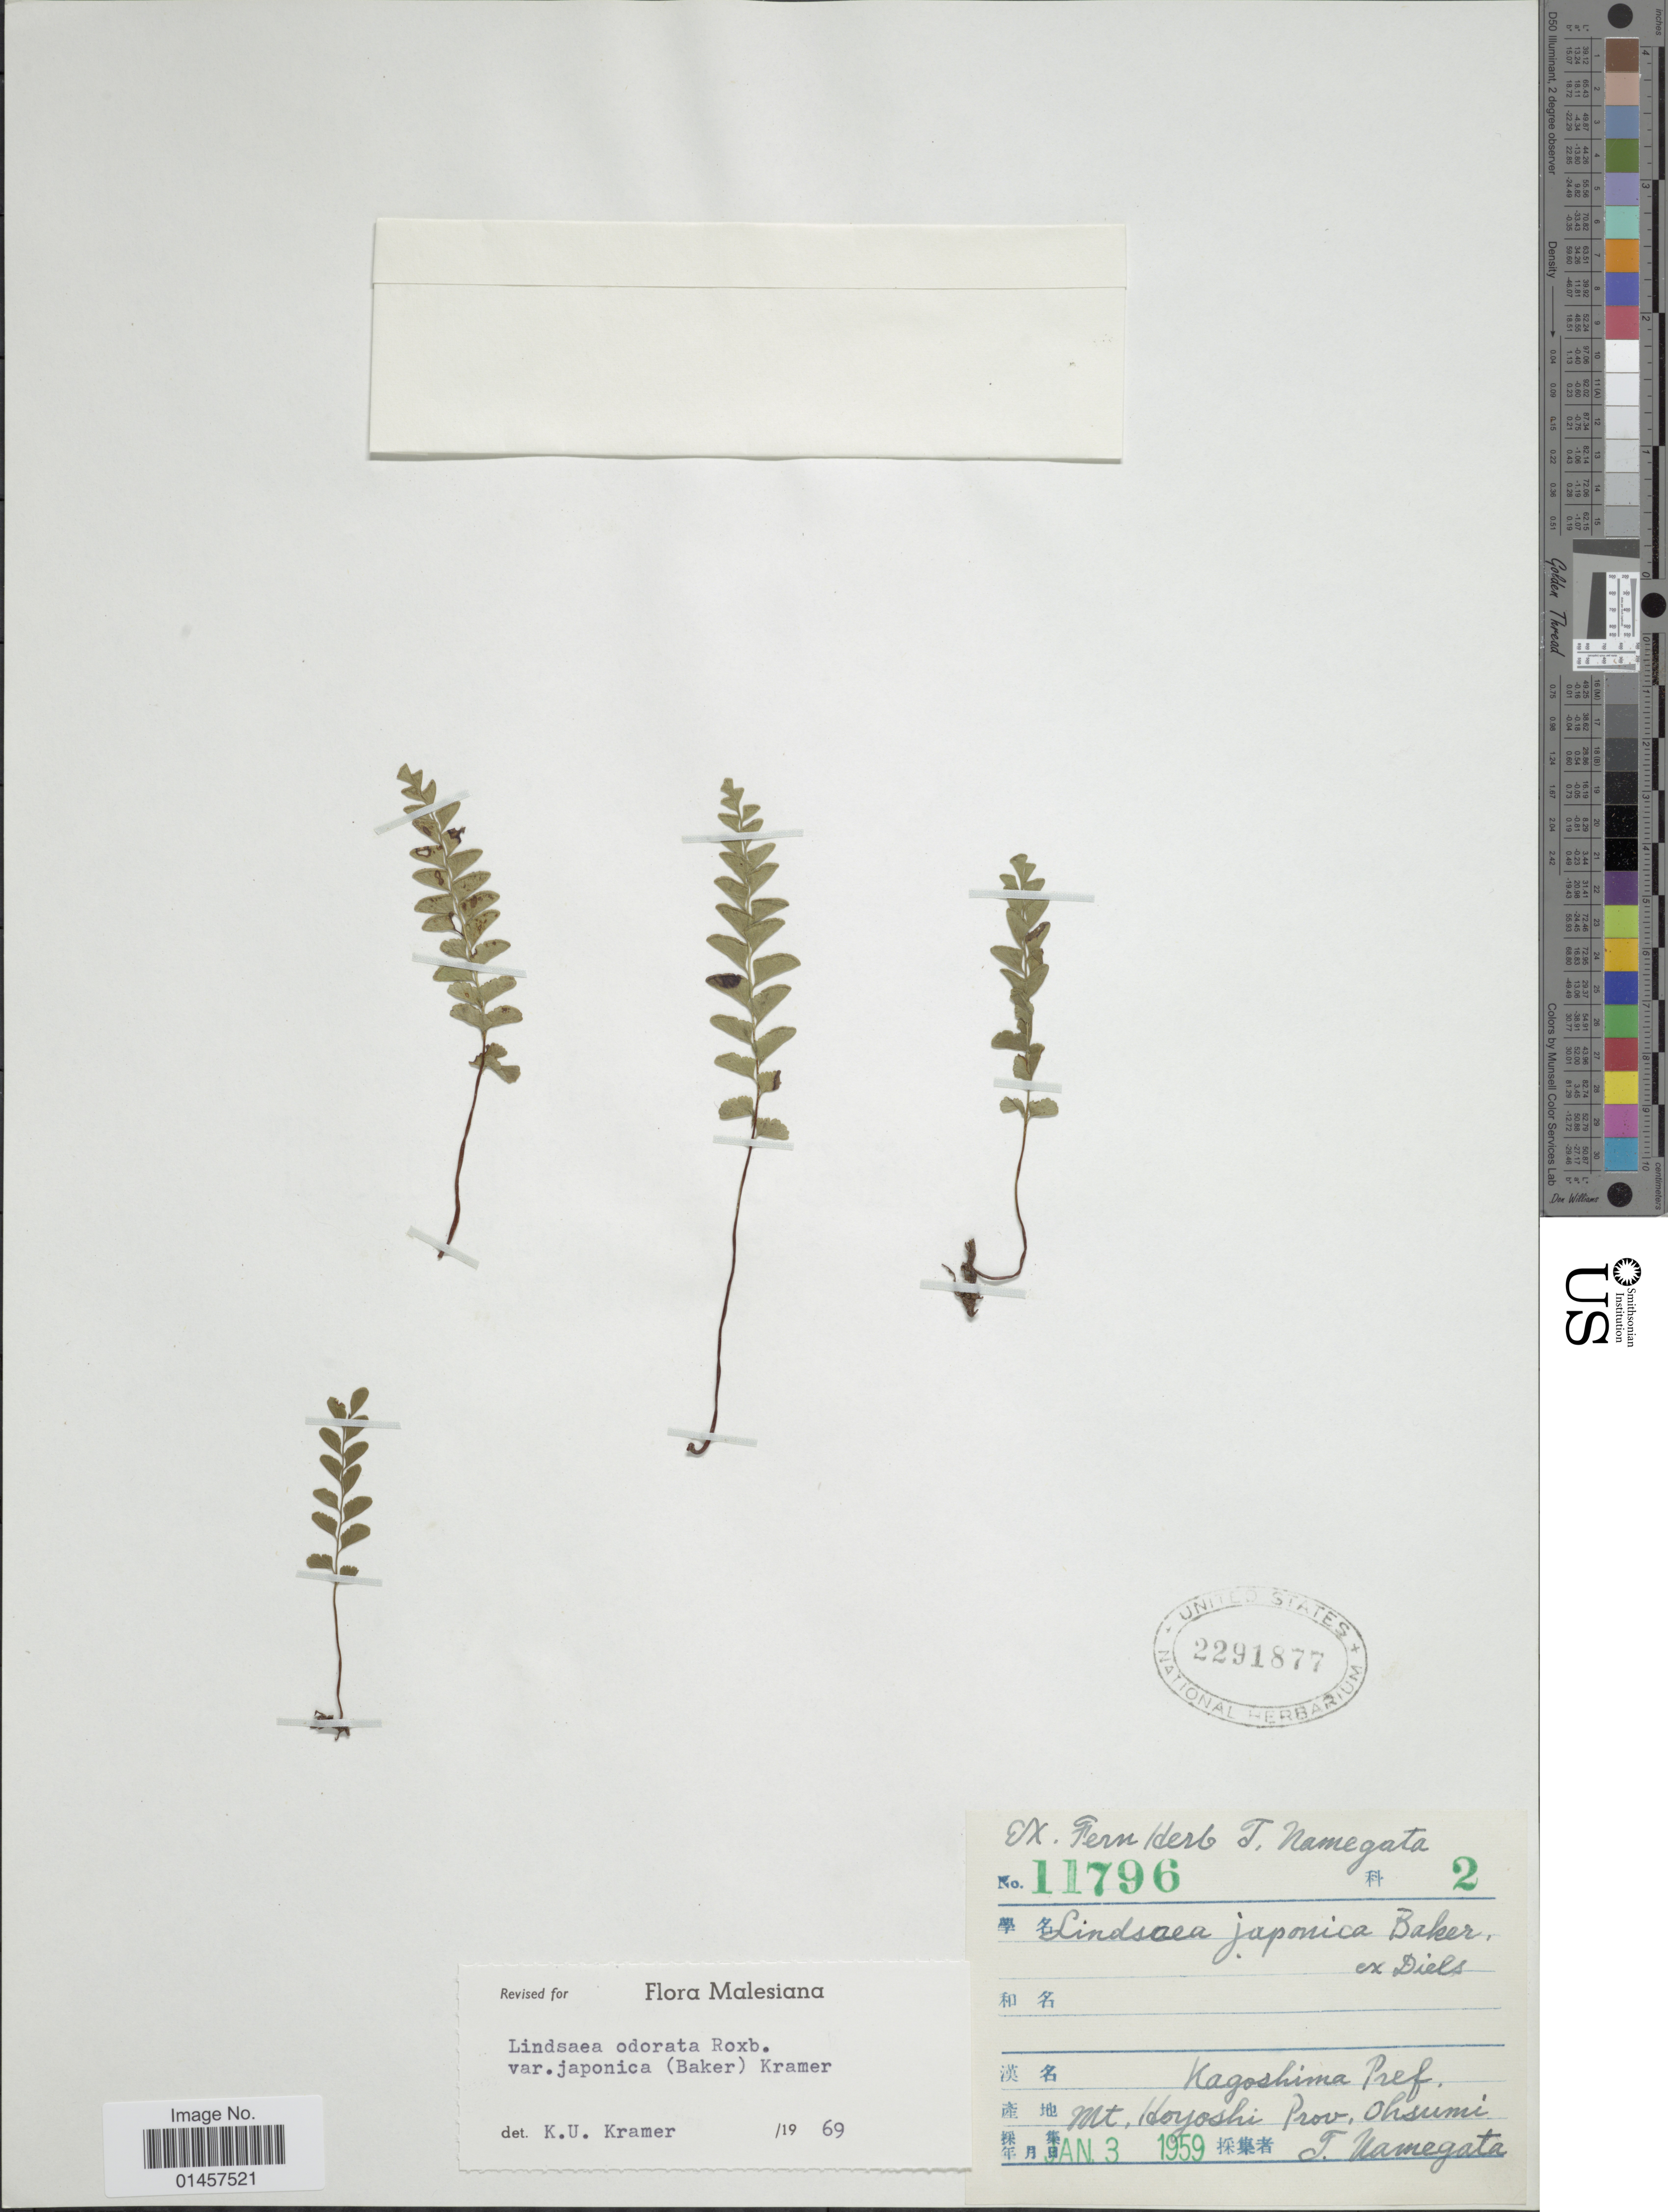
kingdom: Plantae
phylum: Tracheophyta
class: Polypodiopsida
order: Polypodiales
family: Lindsaeaceae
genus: Osmolindsaea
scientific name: Osmolindsaea japonica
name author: (Baker) Lehtonen & Christenh.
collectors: J. Kamegata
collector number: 11796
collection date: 1959-01-03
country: Japan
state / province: Kagosima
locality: Kagoshima pref. Mt. Hoyoshi prov. Ohsumi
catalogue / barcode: US 2291877